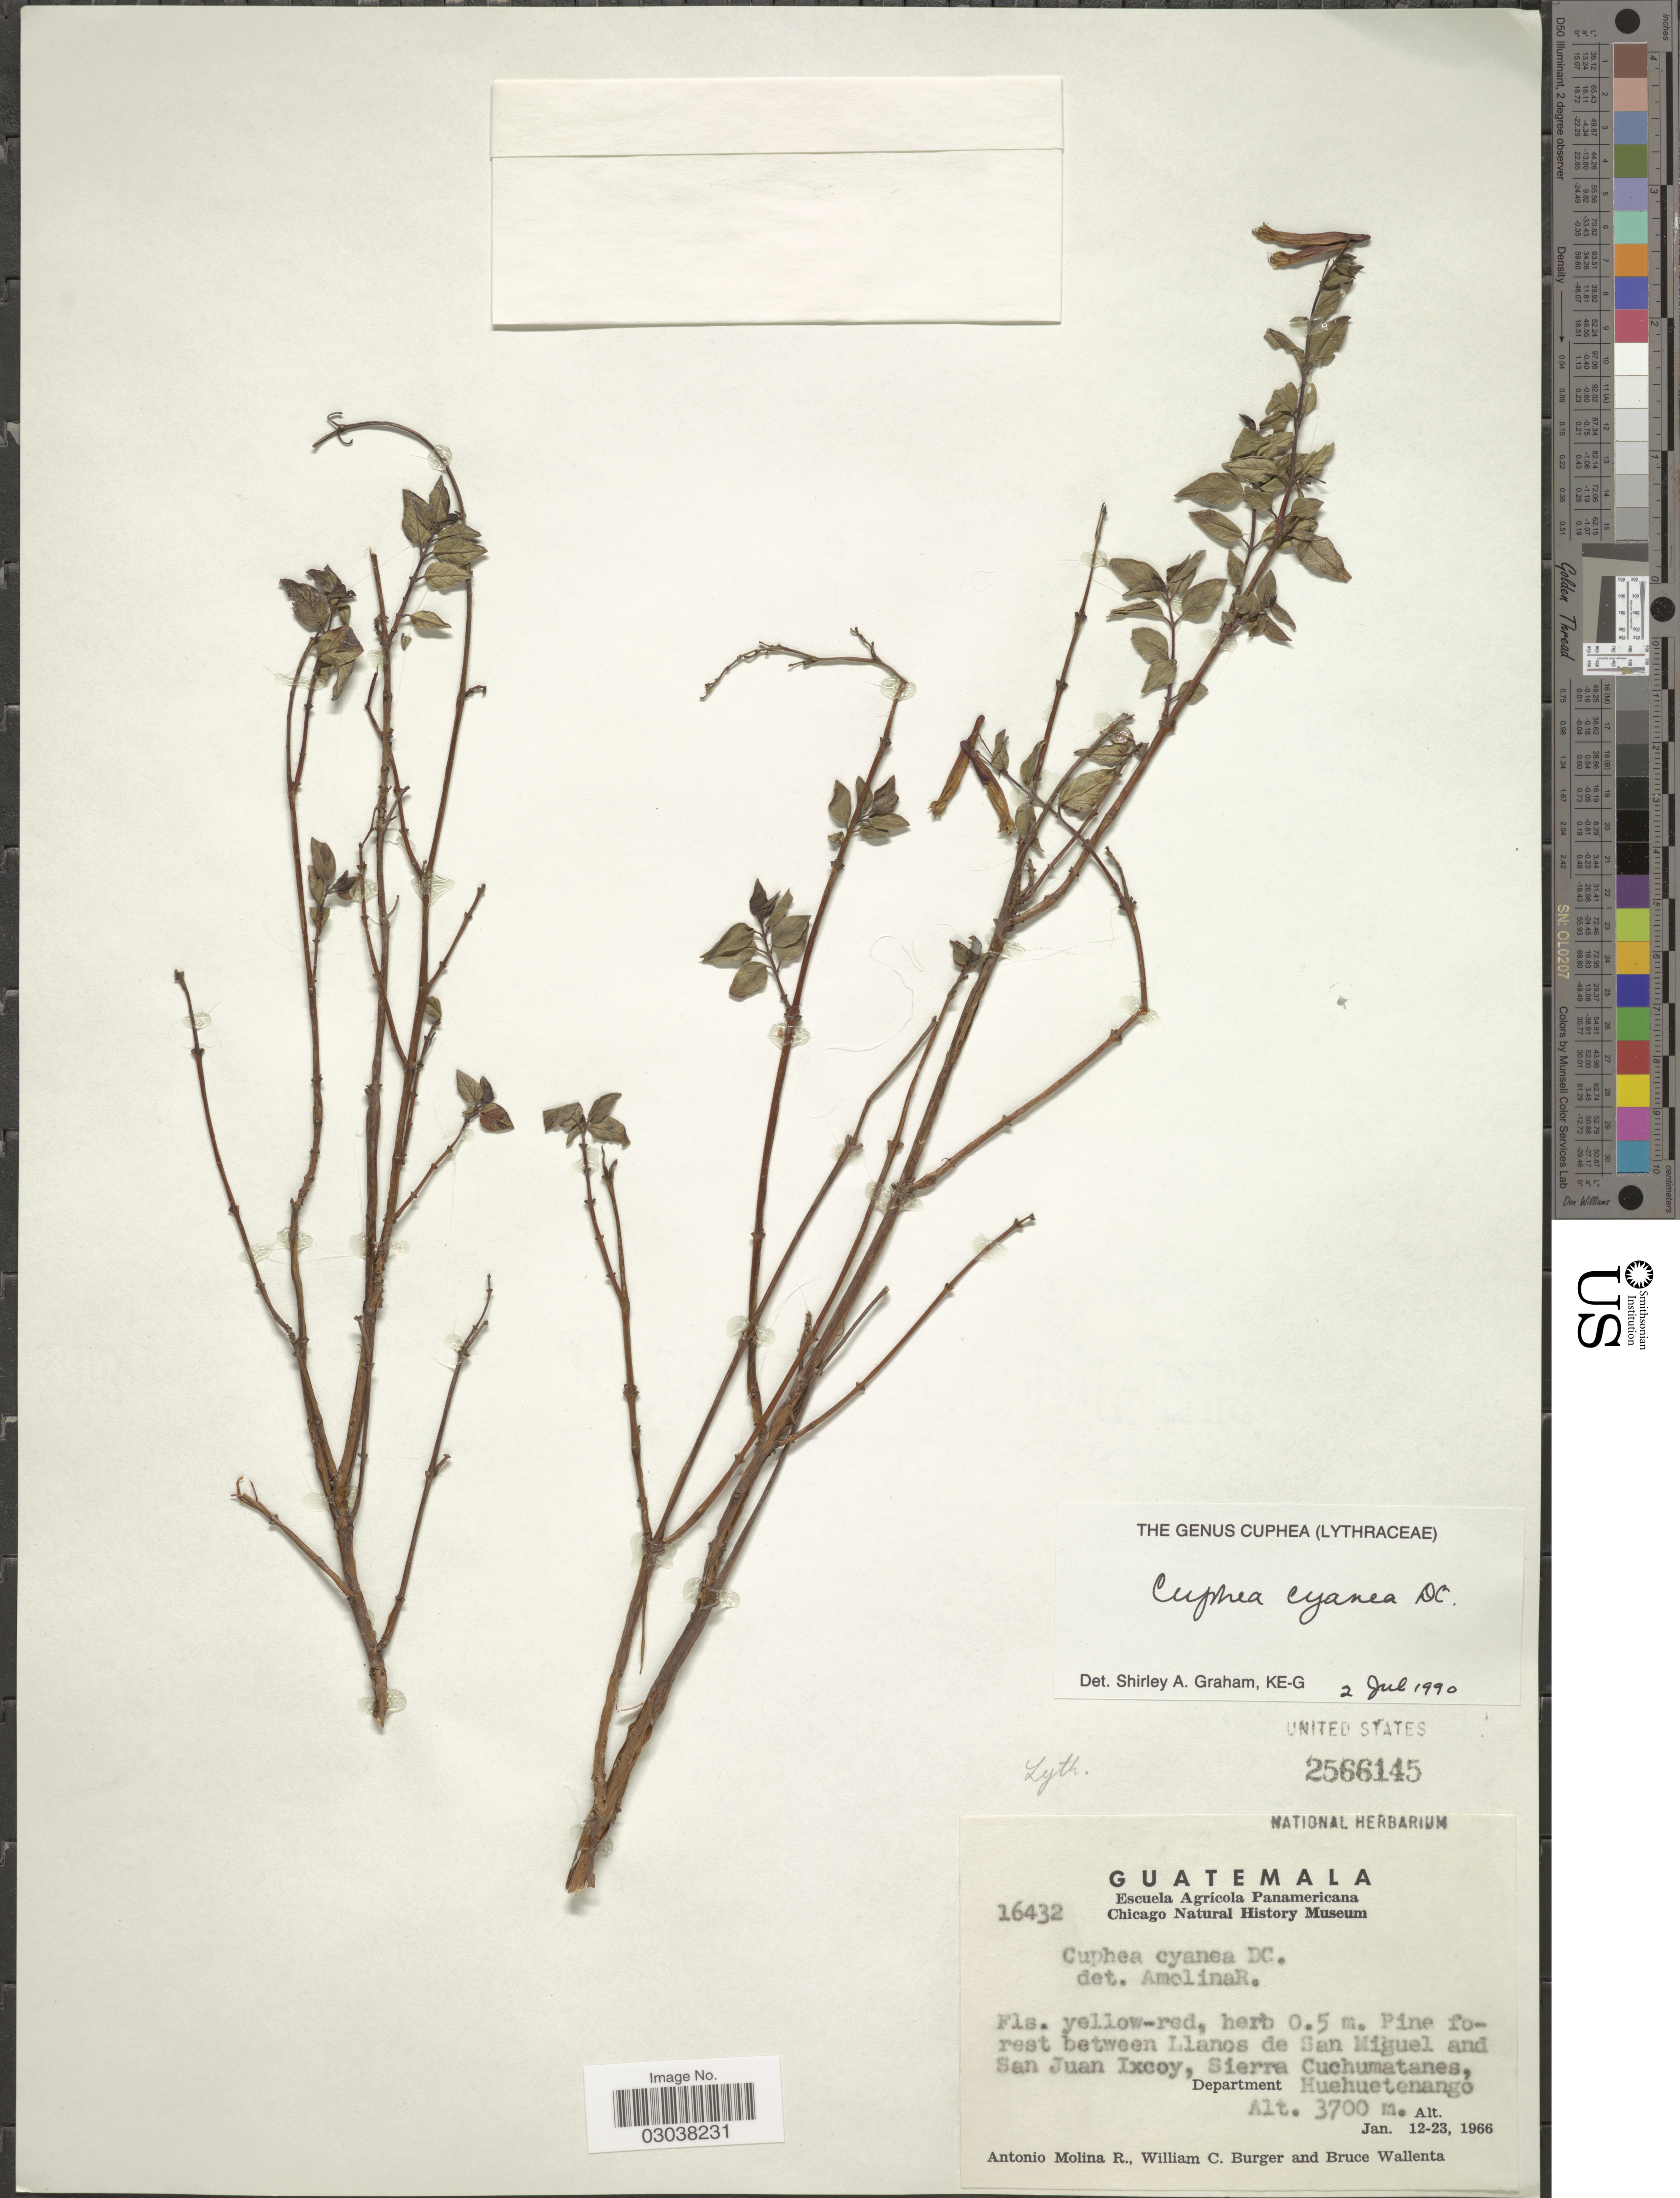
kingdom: Plantae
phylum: Tracheophyta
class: Magnoliopsida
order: Myrtales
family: Lythraceae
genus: Cuphea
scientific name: Cuphea cyanea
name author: DC.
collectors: A. Molina R., W. Burger & B. Wallenta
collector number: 16432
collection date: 1966-01-12/1966-01-23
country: Guatemala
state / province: Huehuetenango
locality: Pine forest beween Llanos de San Miguel and San Juan Ixcoy, Sierra Cuchumatanes, Department Huehuetenango.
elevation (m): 3700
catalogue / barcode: US 2566145